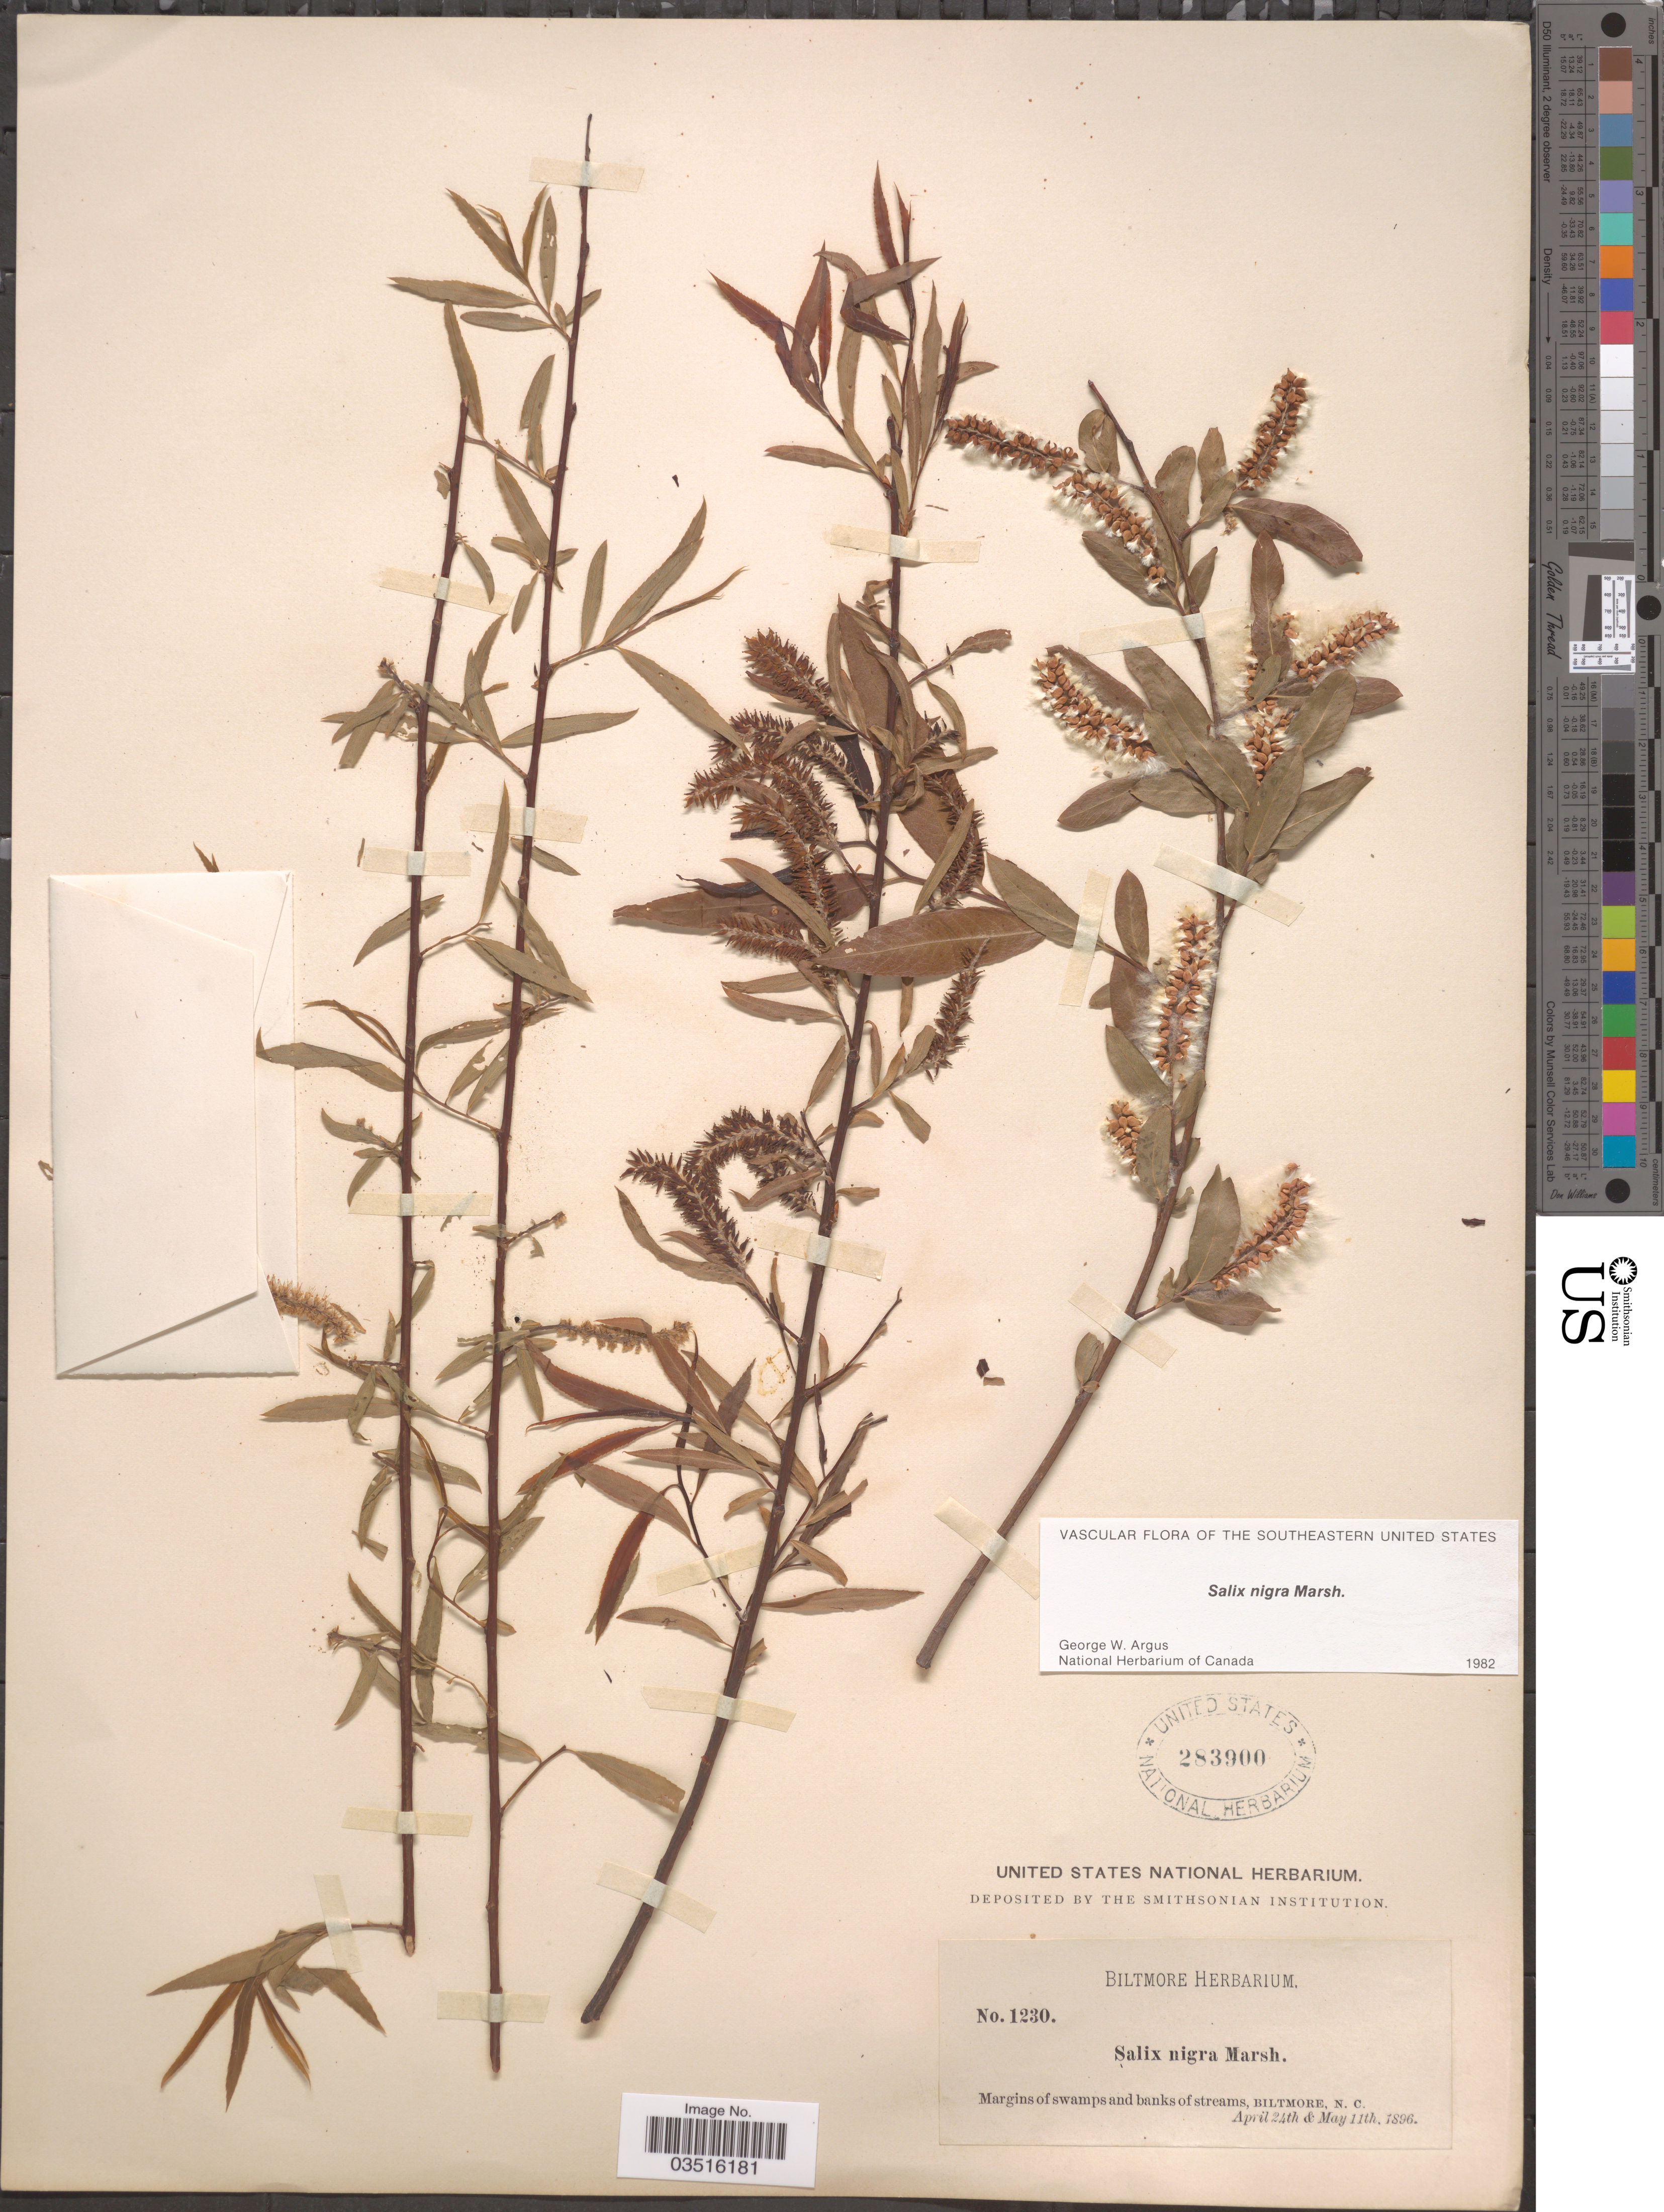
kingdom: Plantae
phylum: Tracheophyta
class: Magnoliopsida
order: Malpighiales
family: Salicaceae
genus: Salix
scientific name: Salix nigra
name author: Marshall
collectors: ex herb. Biltmore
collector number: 1230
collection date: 1896-04-24/1896-05-11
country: United States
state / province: North Carolina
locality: Margins of swamps and banks of streams, Biltmore, N.C.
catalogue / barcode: US 283900